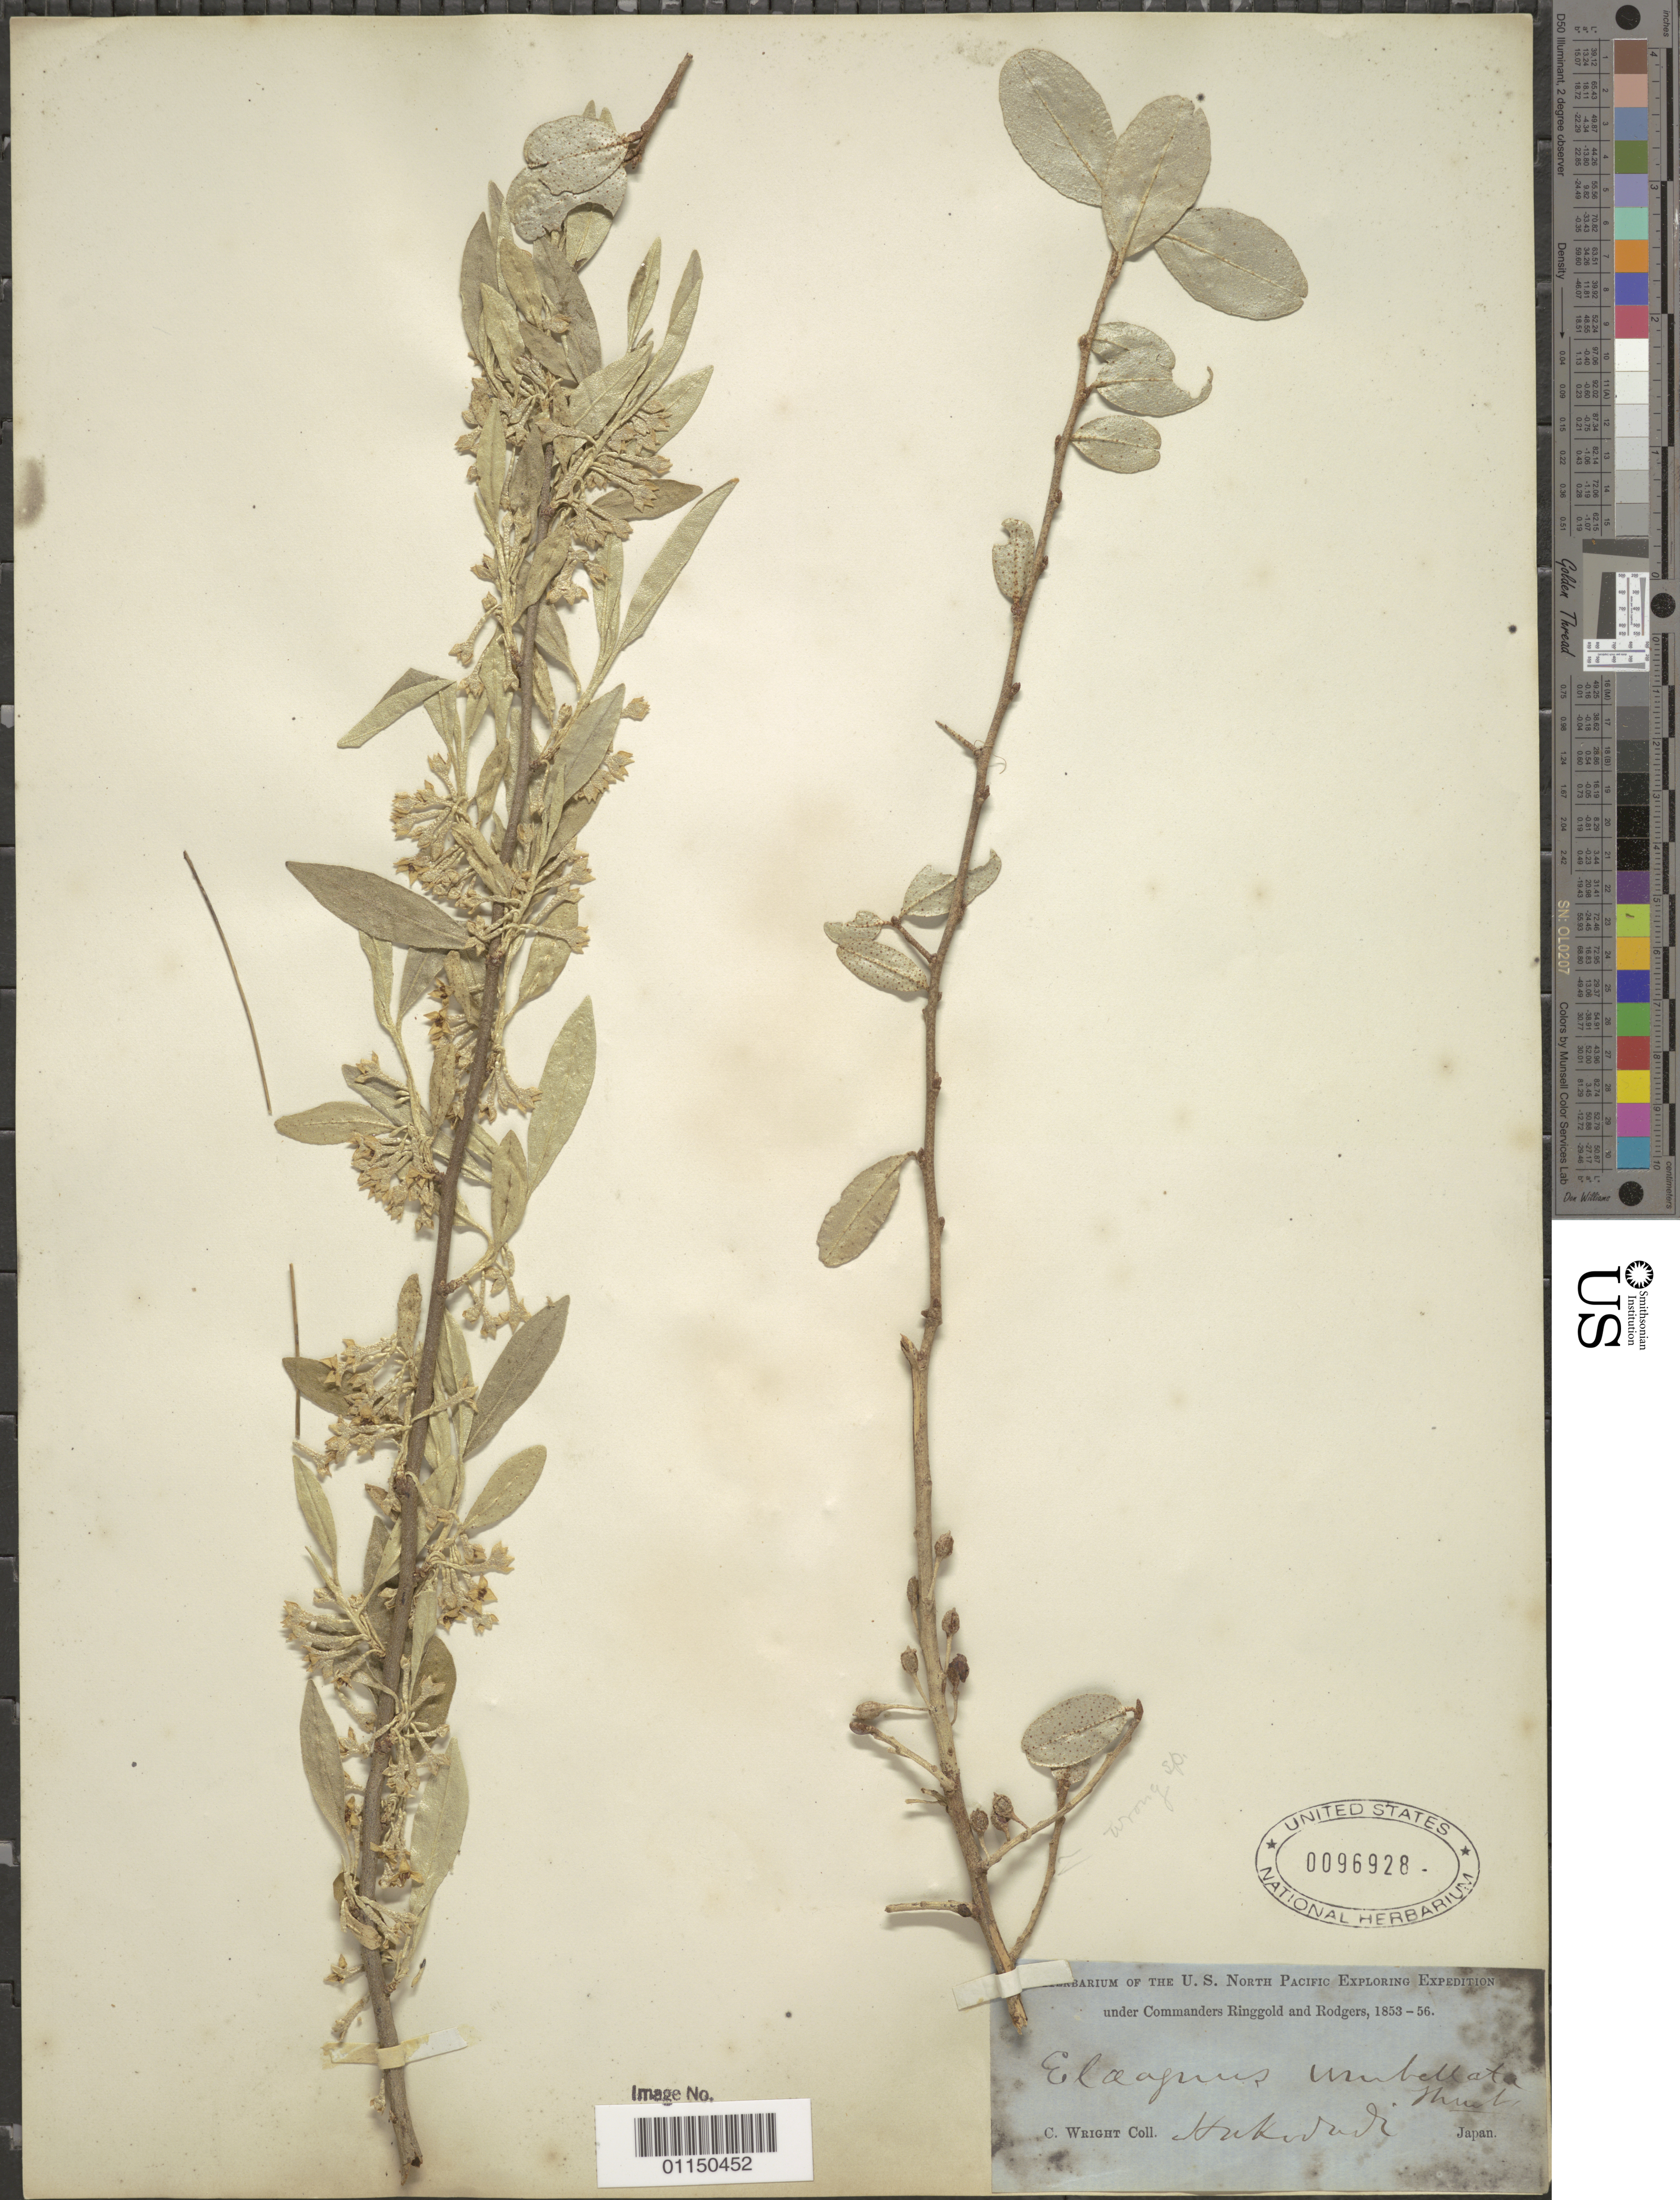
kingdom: Plantae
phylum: Tracheophyta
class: Magnoliopsida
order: Rosales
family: Elaeagnaceae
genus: Elaeagnus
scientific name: Elaeagnus umbellata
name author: Thunb.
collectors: C. Wright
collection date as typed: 1853 to -- --- 1856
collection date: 1853/1856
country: Japan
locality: Hakodadi.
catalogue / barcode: US 96928